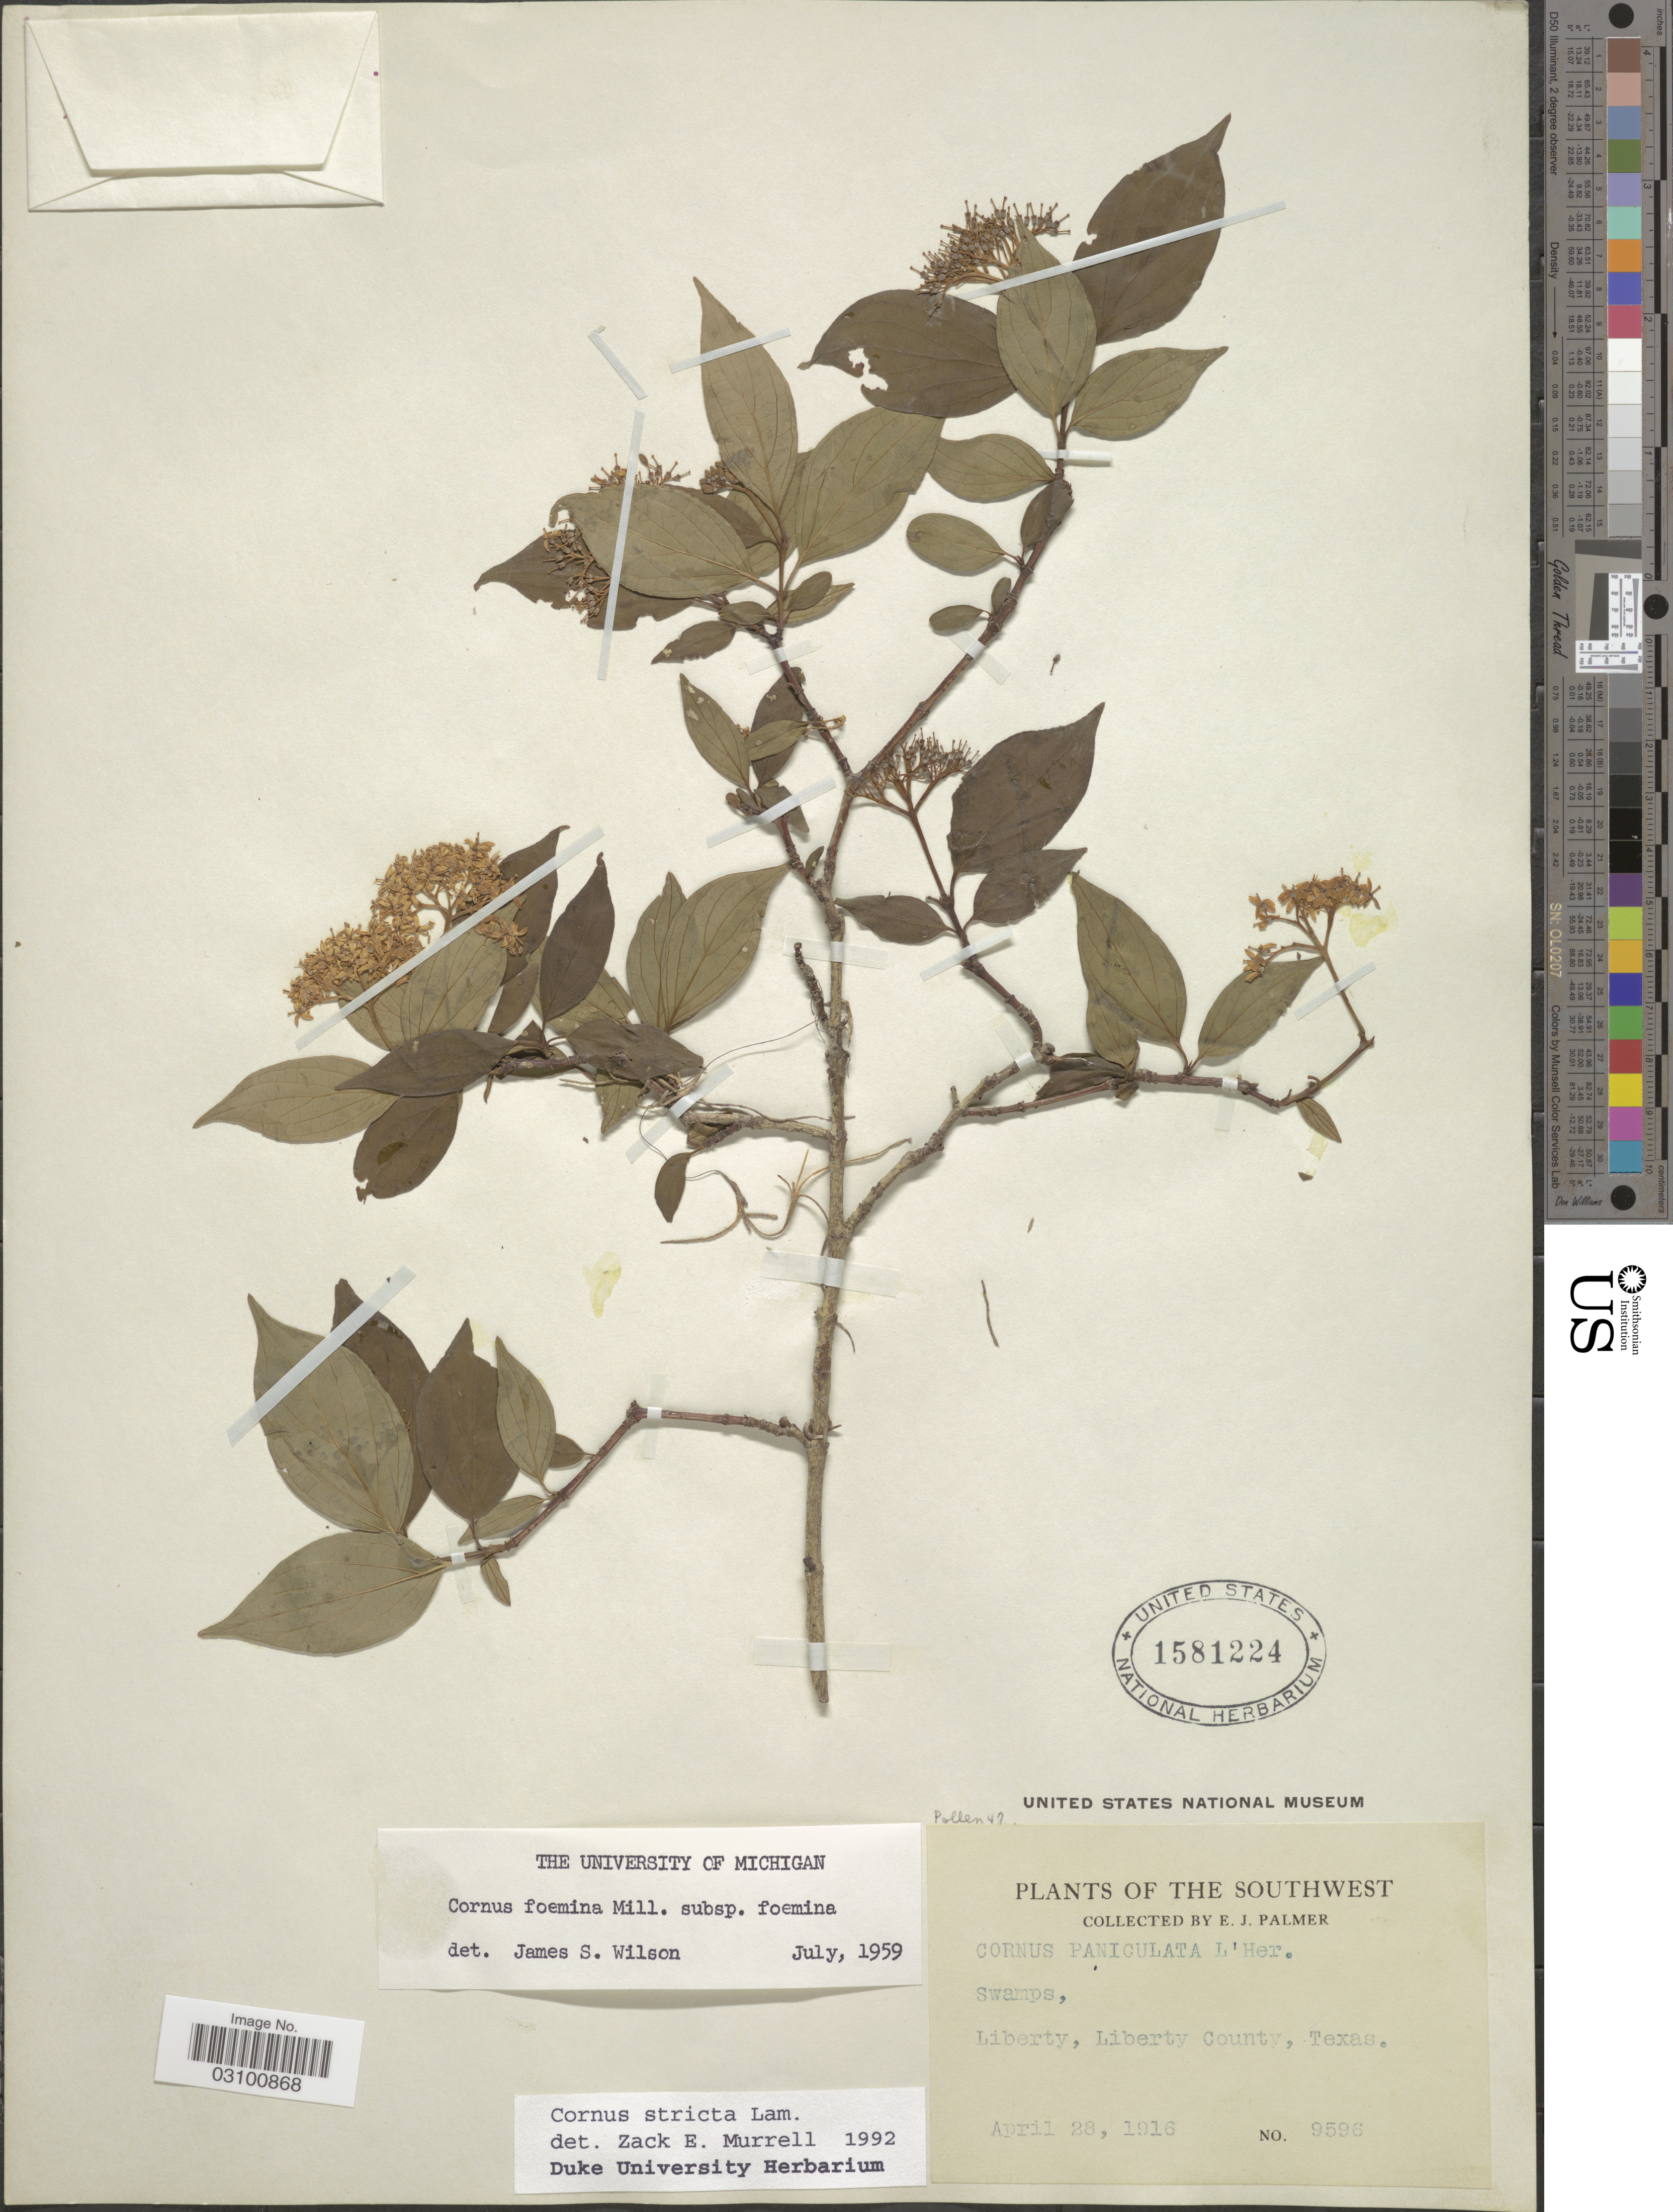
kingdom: Plantae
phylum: Tracheophyta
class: Magnoliopsida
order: Cornales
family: Cornaceae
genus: Cornus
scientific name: Cornus stricta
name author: Lam.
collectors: E. J. Palmer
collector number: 9596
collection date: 1916-04-28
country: United States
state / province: Texas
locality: Southwest. Liberty, Liberty County.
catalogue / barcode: US 1581224